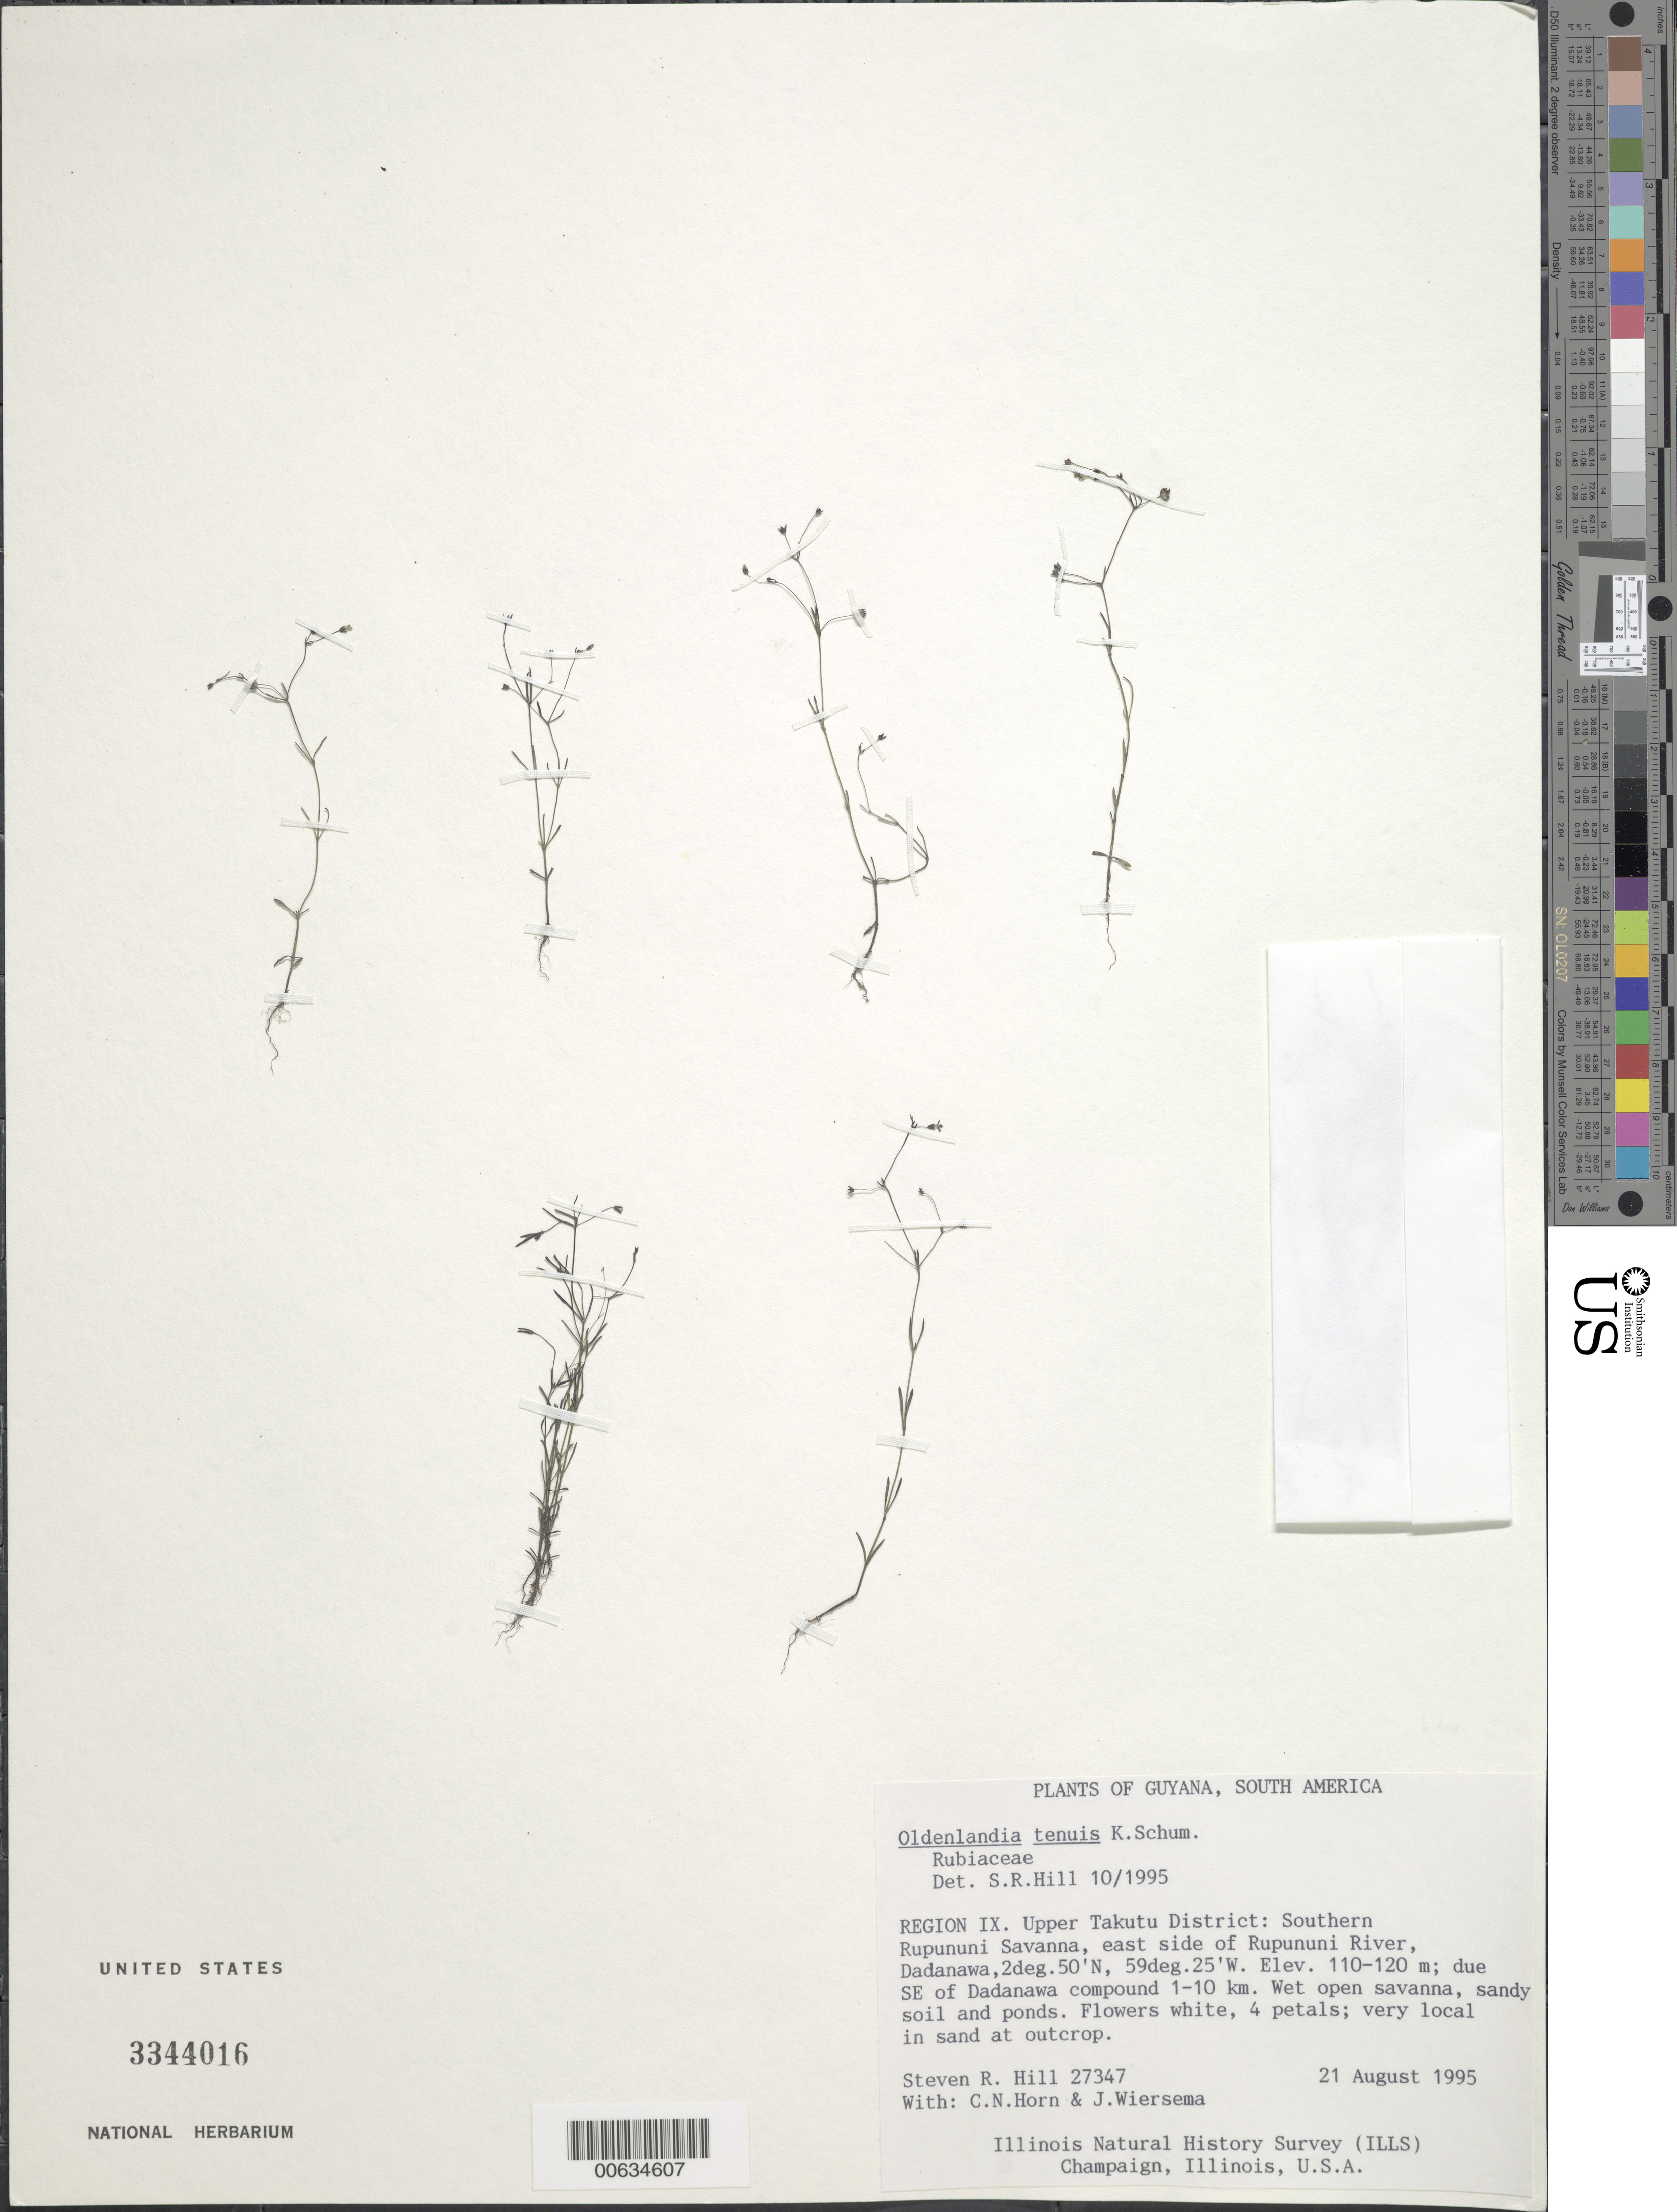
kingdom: Plantae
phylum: Tracheophyta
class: Magnoliopsida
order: Gentianales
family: Rubiaceae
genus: Oldenlandia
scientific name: Oldenlandia tenuis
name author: K. Schum.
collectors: S. R. Hill, C. N. Horn & J. H. Wiersema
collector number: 27347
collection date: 1995-08-21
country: Guyana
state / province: U. Takutu-U. Essequibo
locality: Region IX. Upper Taktutu District: Southern Rupununi Savanna, east side of Rupununi River, Dadanawa, due SE of Dadanawa compound 1-10 km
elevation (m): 110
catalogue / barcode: US 3344016